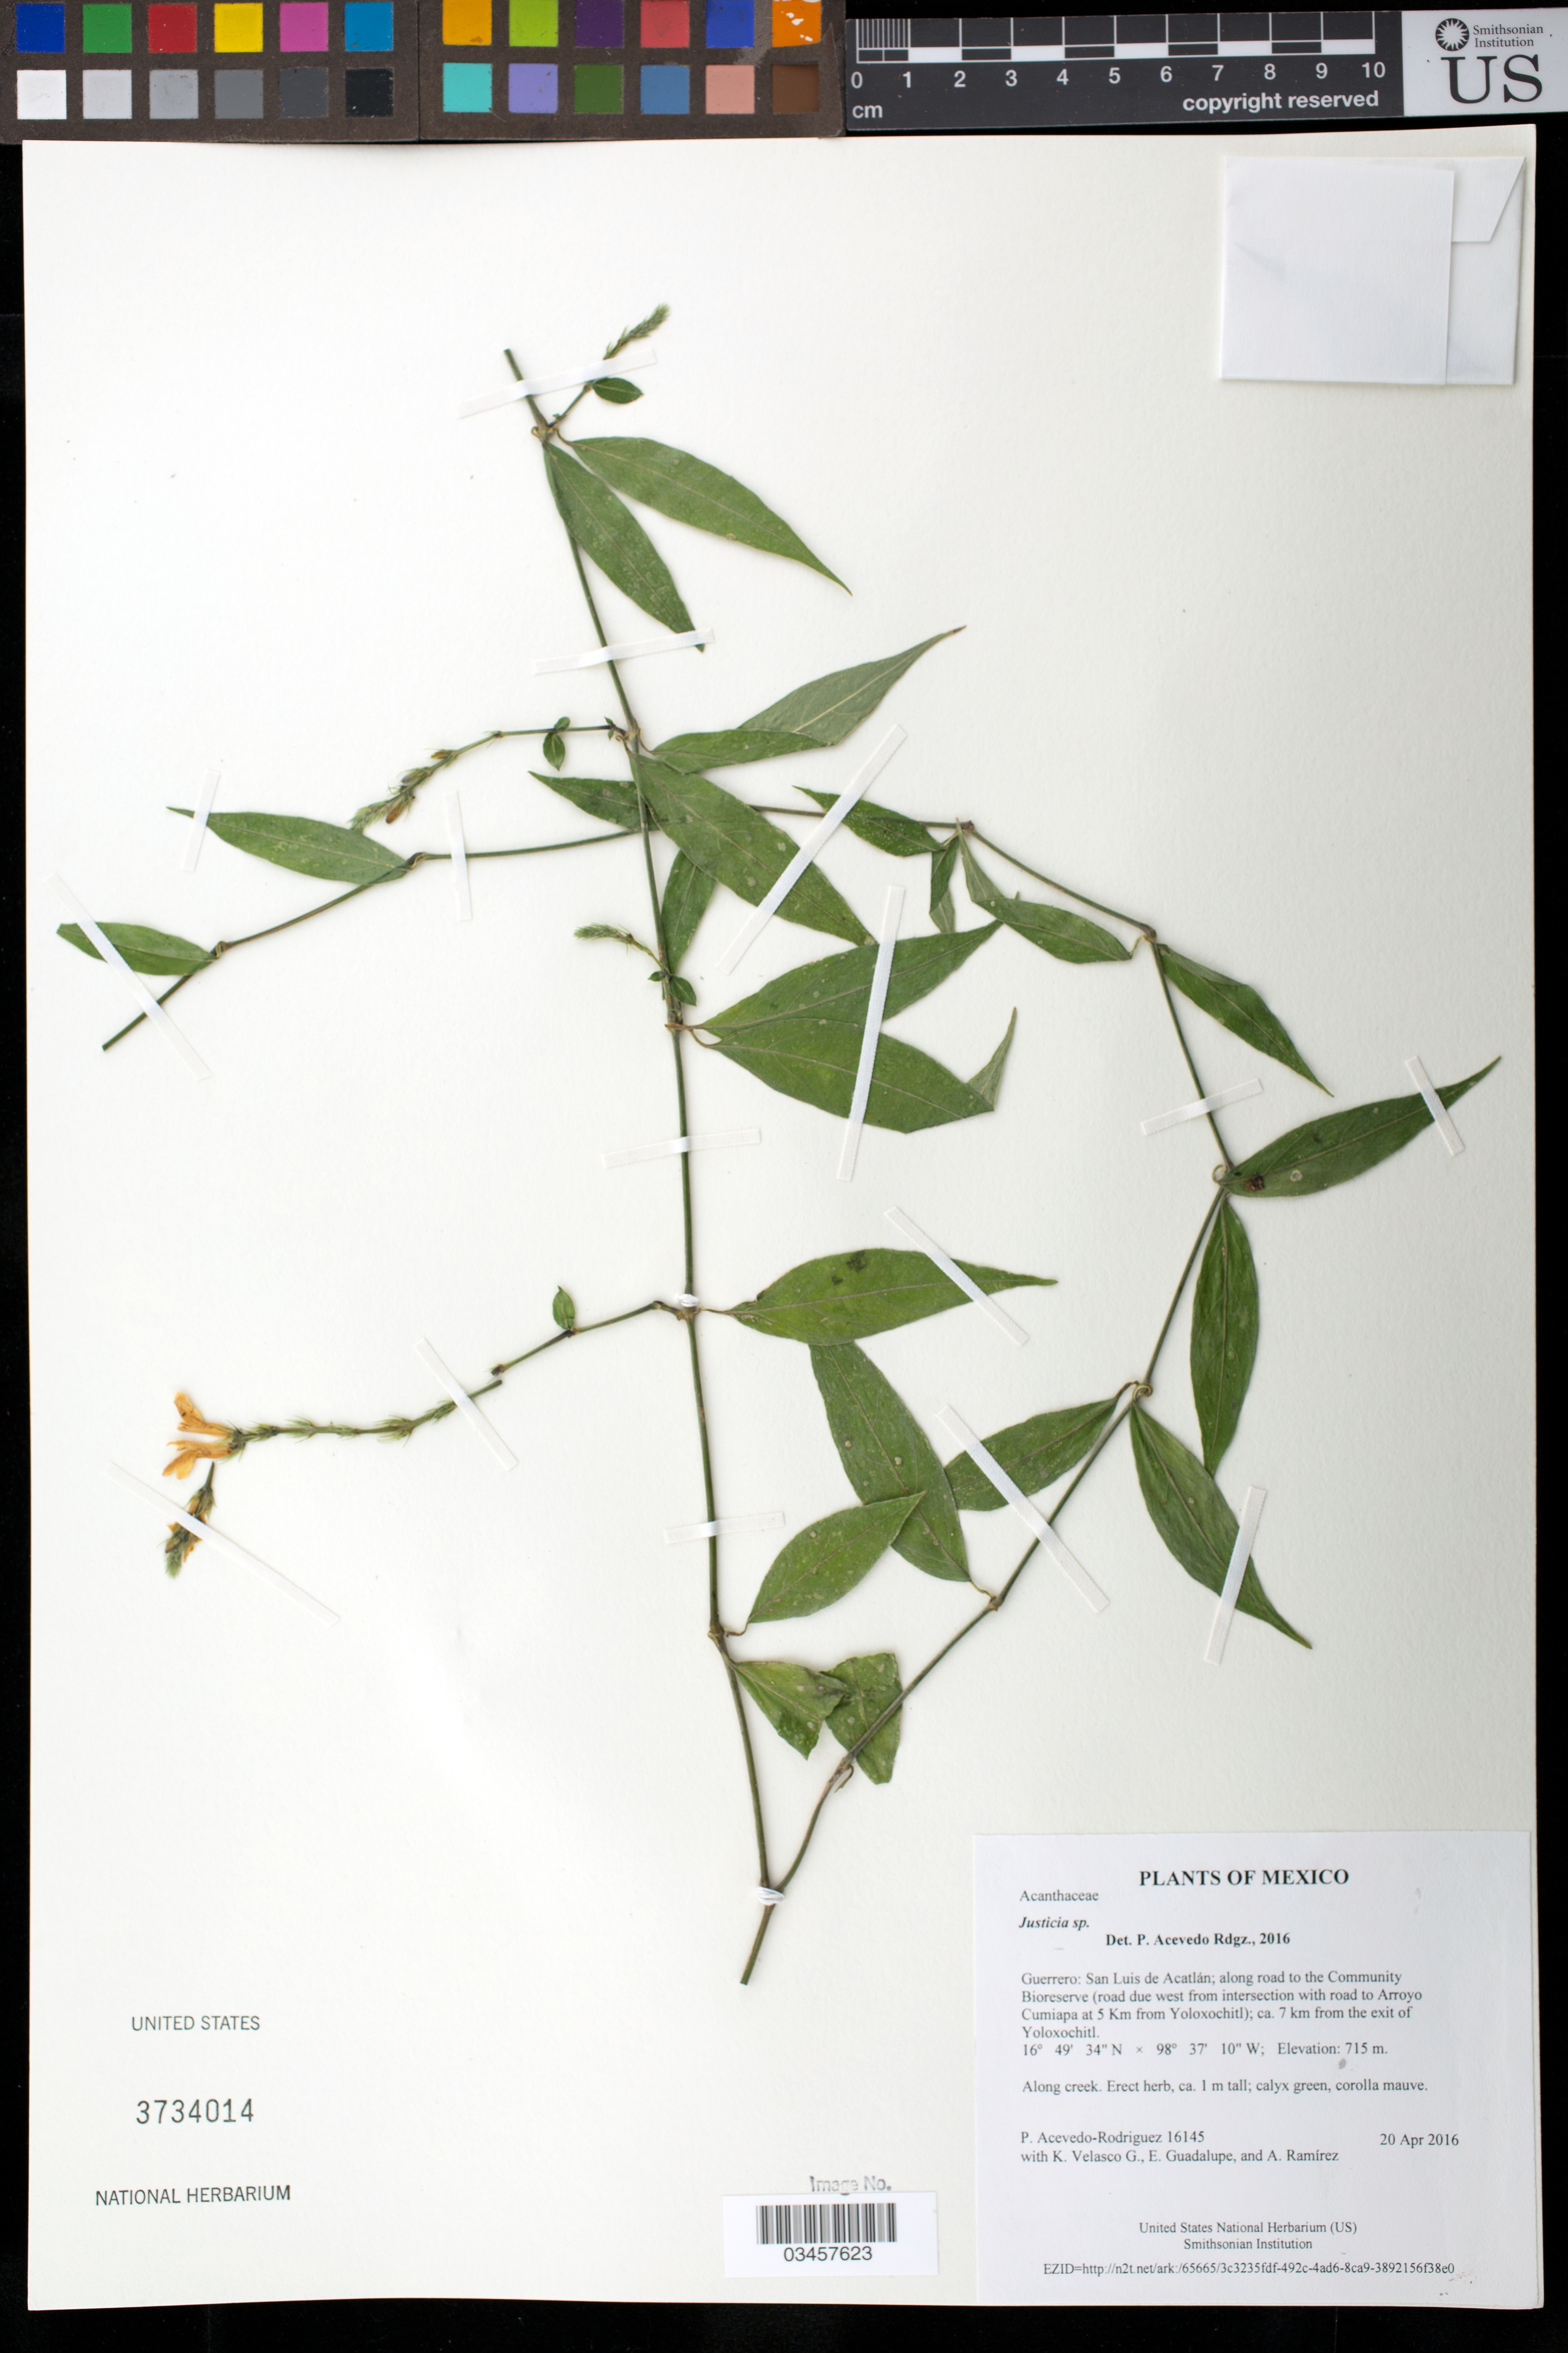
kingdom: Plantae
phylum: Tracheophyta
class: Magnoliopsida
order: Lamiales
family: Acanthaceae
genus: Justicia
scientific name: Justicia breviflora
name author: (Nees) Rusby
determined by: Acevedo-Rodríguez, P., (BOT), Smithsonian Institution - National Museum of Natural History (UNITED STATES)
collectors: P. Acevedo-Rodr., K. Velasco G., E. Guadalupe & A. Ramírez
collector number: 16145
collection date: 2016-04-20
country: Mexico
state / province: Guerrero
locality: San Luis de Acatlán; along road to the Community Bioreserve (rd due west from intersection with rd to Arroyo Cumiapa at 5 Km from Yoloxochitl); ca. 7 km from the exit of Yoloxochitl.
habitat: Along creek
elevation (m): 715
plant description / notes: US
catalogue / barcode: US 3734014